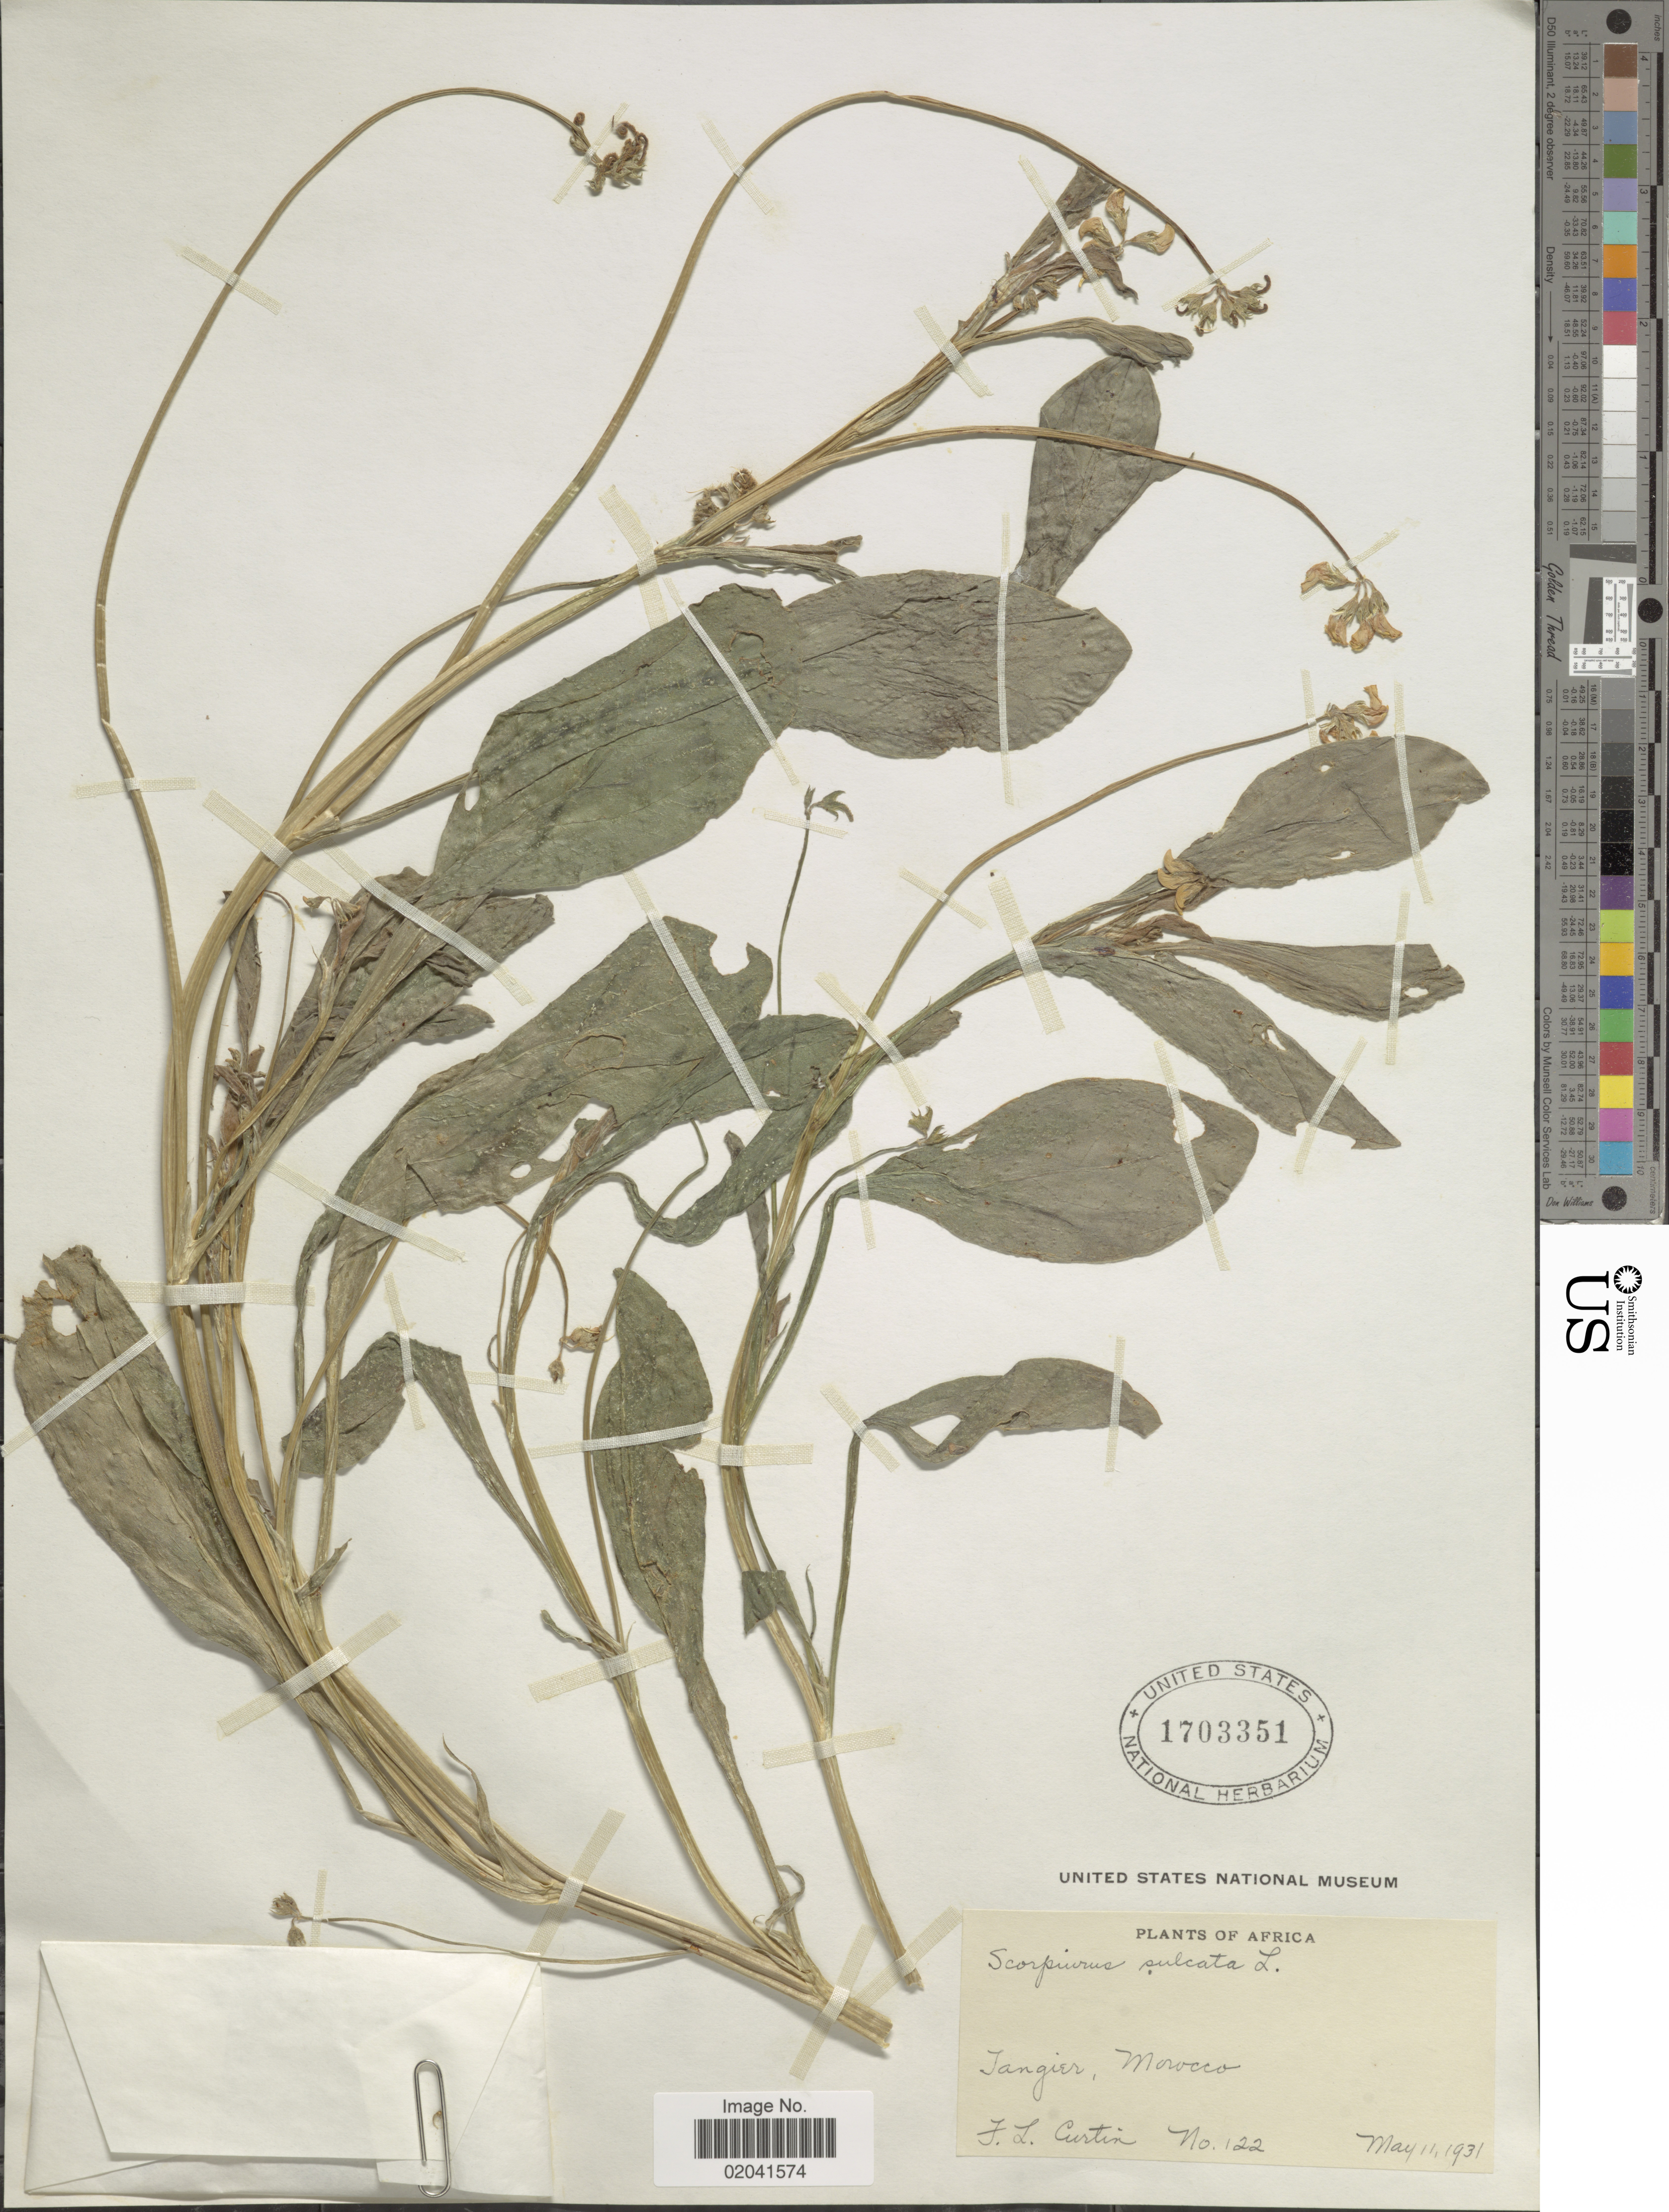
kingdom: Plantae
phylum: Tracheophyta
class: Magnoliopsida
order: Fabales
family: Fabaceae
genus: Scorpiurus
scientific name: Scorpiurus sulcata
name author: L.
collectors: F. Curtis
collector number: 122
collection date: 1931-05-11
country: Morocco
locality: Fangier, Morocco. Africa.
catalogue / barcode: US 1703351